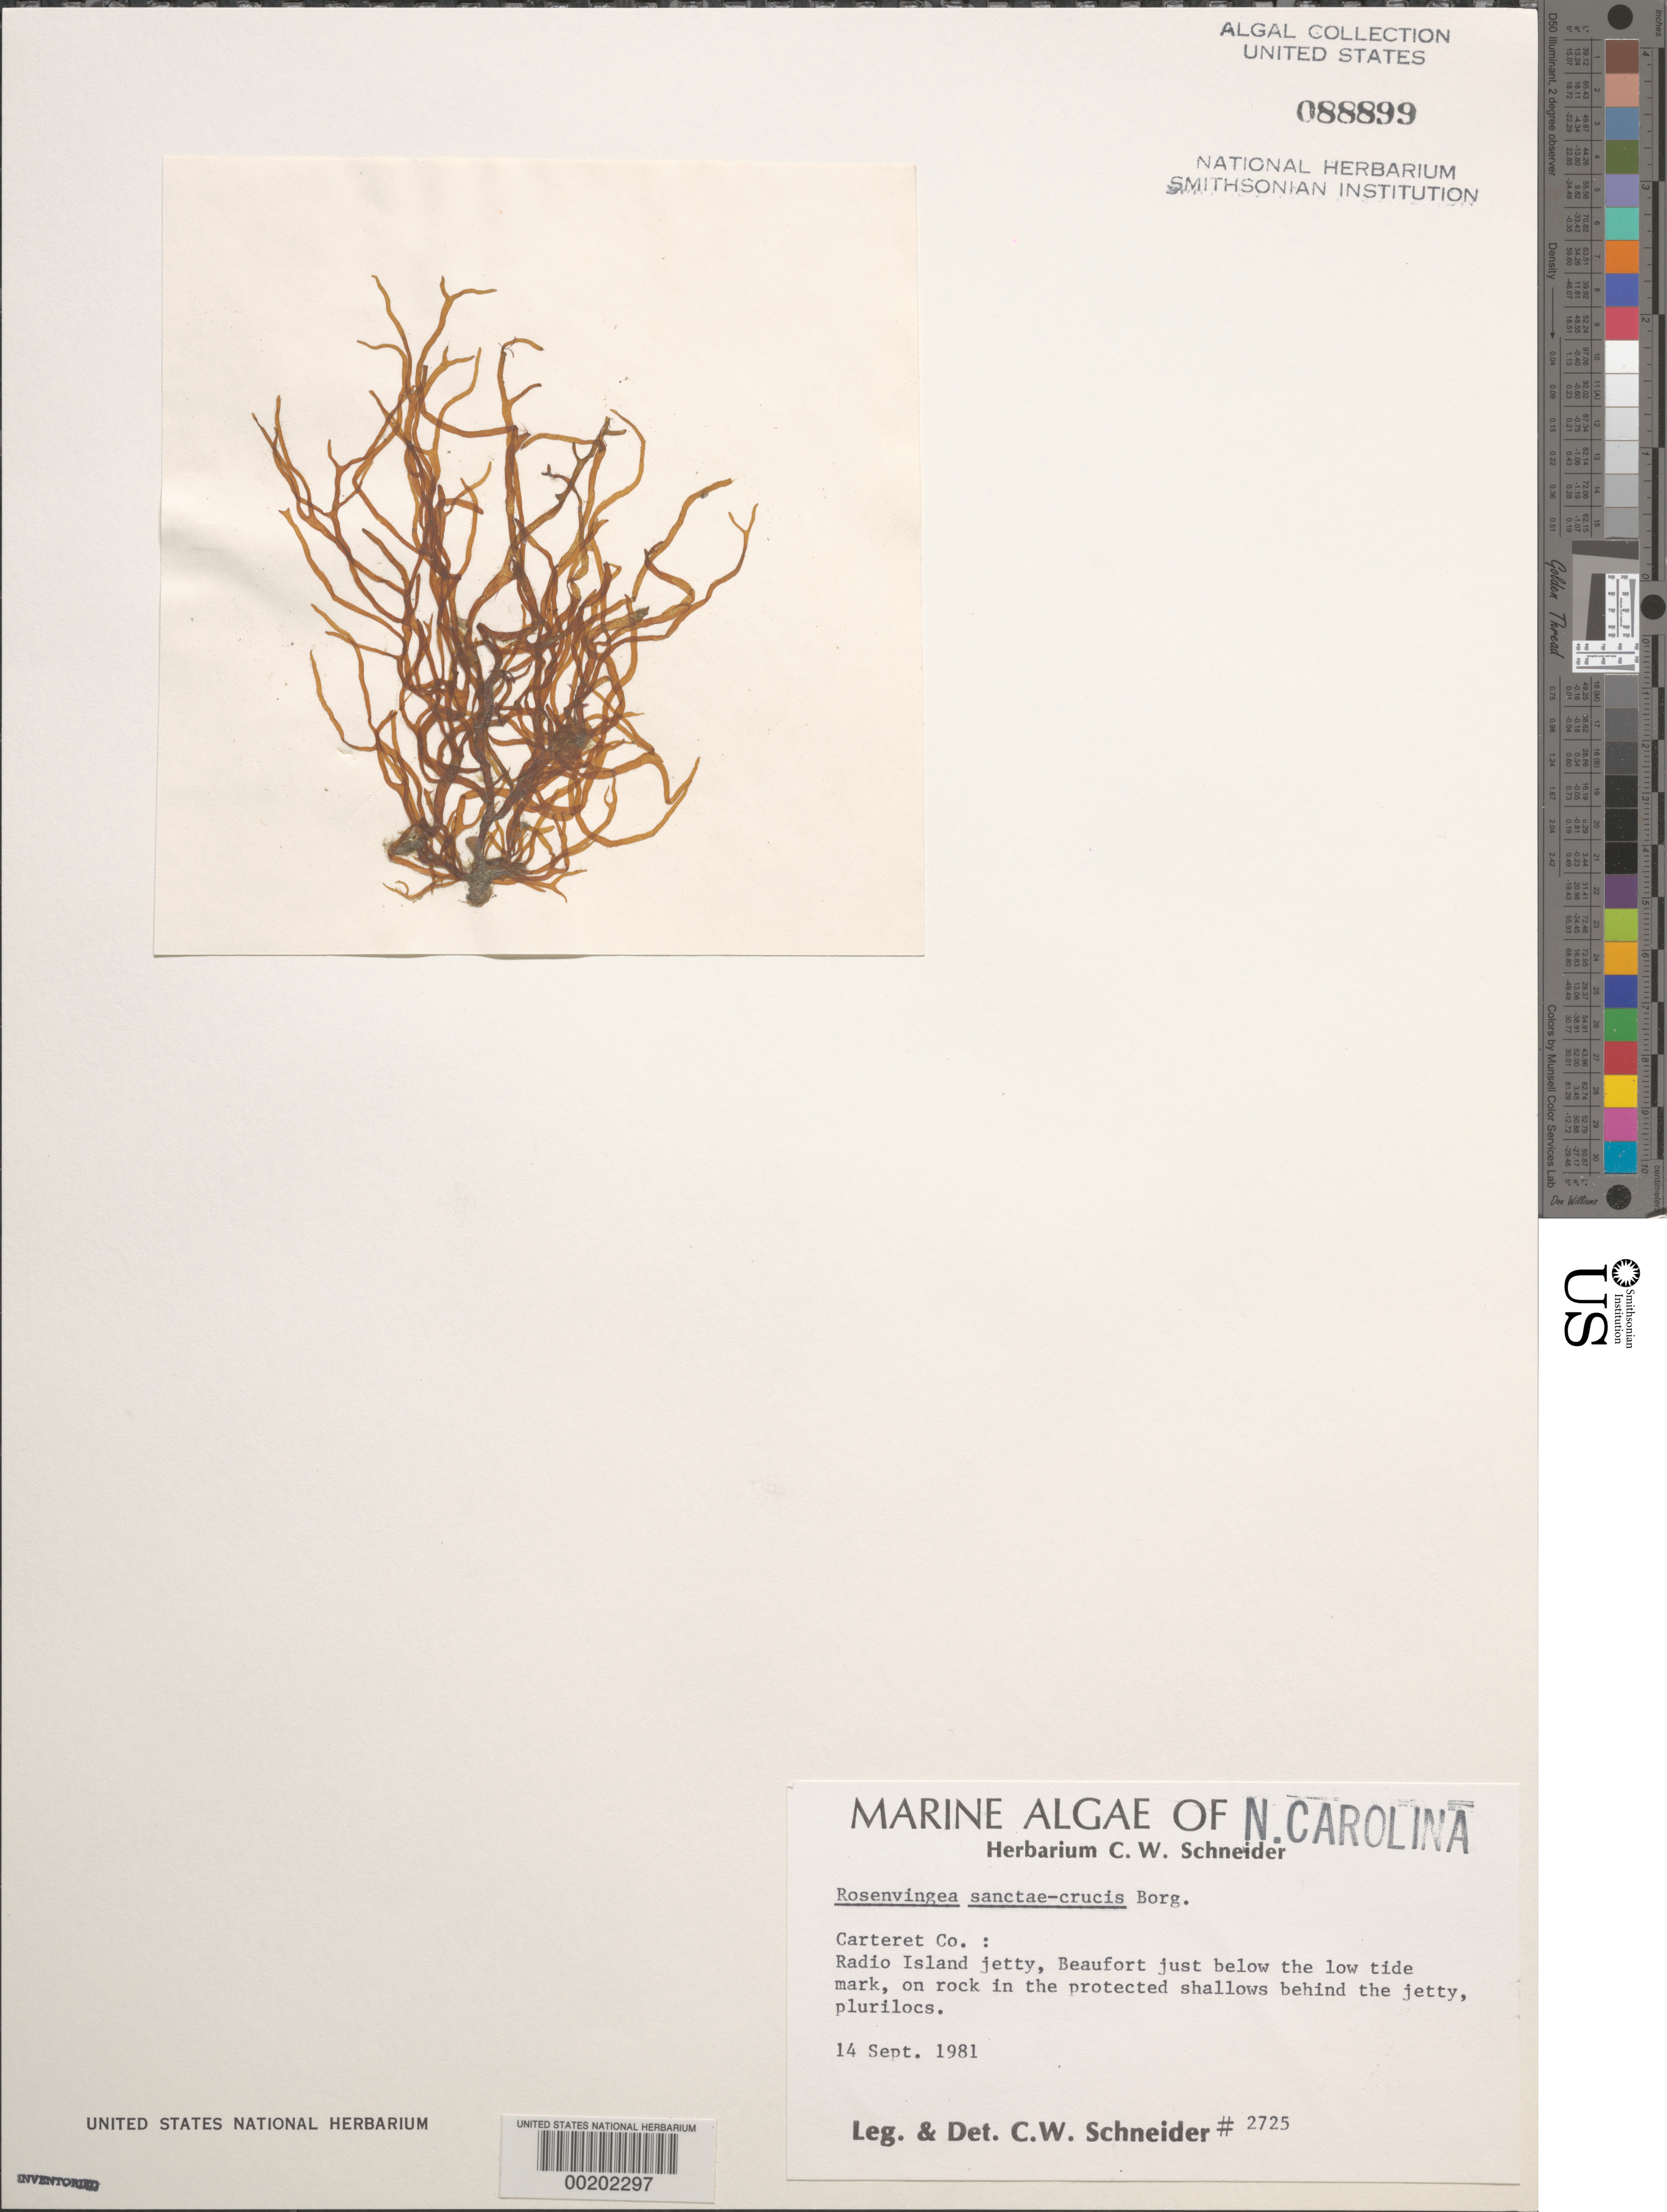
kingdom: Chromista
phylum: Ochrophyta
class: Phaeophyceae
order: Scytosiphonales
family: Scytosiphonaceae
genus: Rosenvingea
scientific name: Rosenvingea sanctae-crucis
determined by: Schneider, C. W.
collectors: C. W. Schneider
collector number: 2725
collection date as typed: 14 Sep 1981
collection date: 1981-09-14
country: United States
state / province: North Carolina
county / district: Carteret County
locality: Beaufort, Radio Island jetty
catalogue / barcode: US 88899